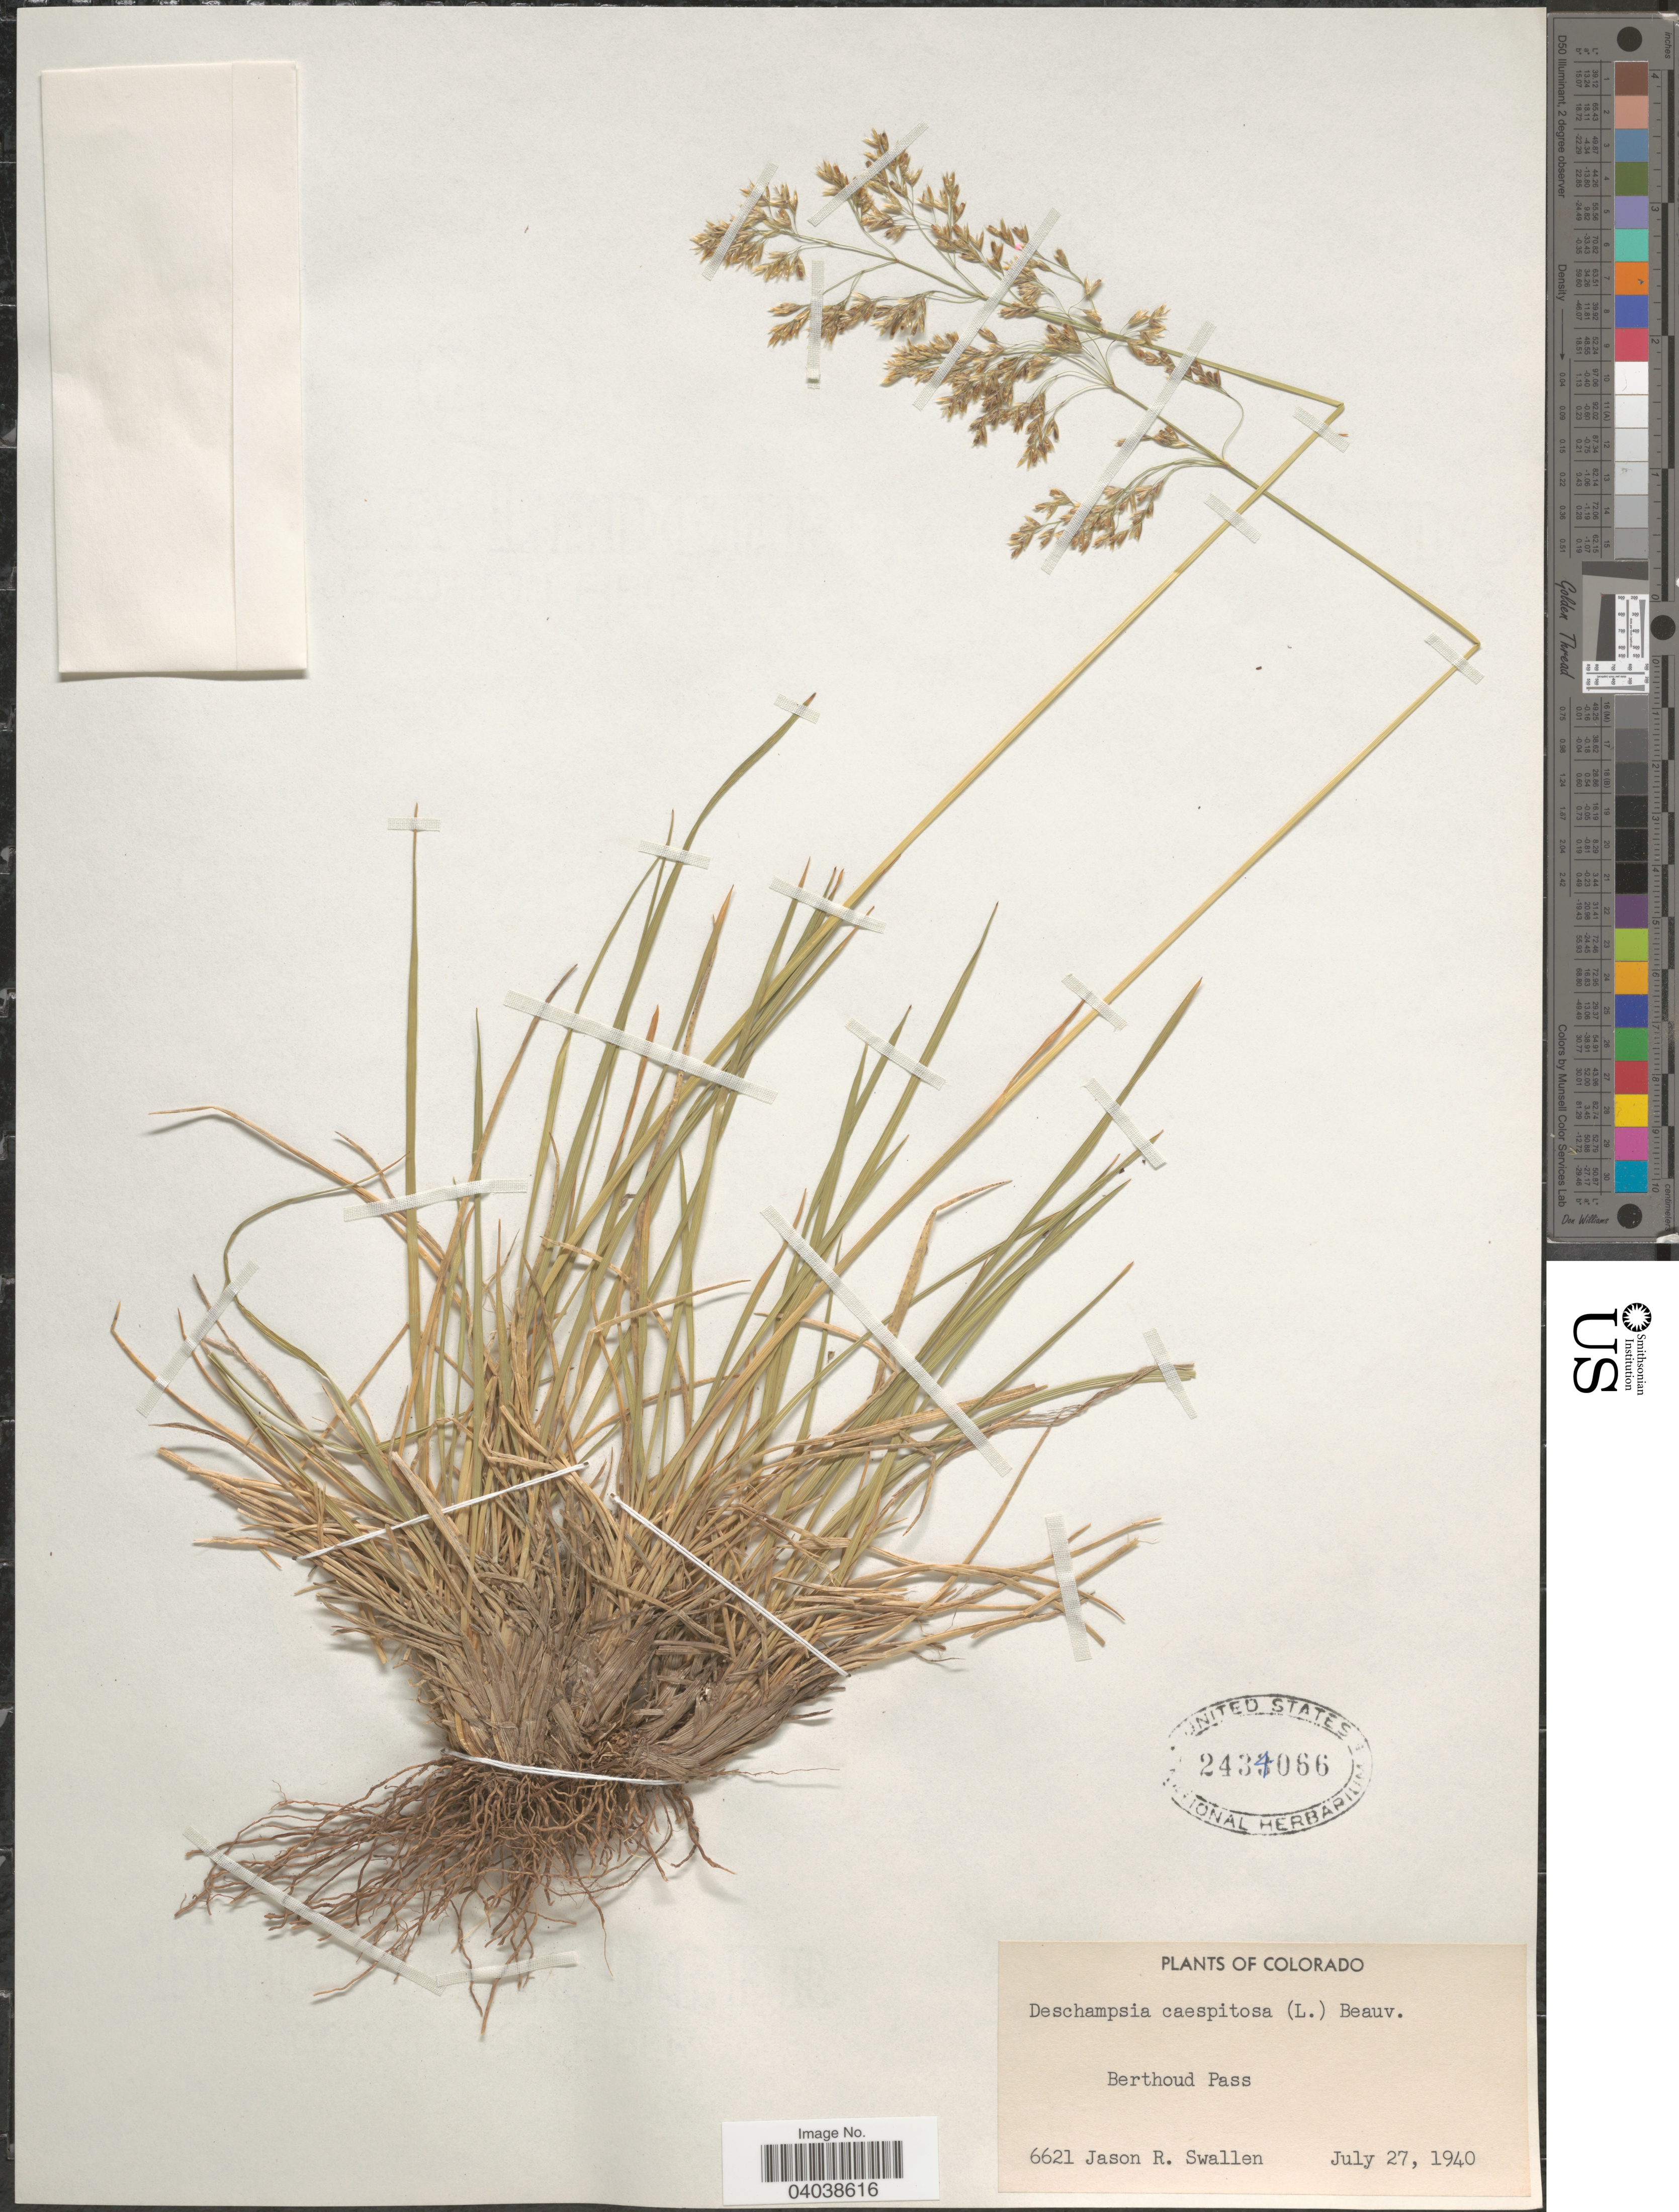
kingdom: Plantae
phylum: Tracheophyta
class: Liliopsida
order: Poales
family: Poaceae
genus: Deschampsia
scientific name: Deschampsia cespitosa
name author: (L.) P. Beauv.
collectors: J. R. Swallen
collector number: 6621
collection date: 1940-07-27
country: United States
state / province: Colorado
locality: Berthoud Pass.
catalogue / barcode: US 2434066